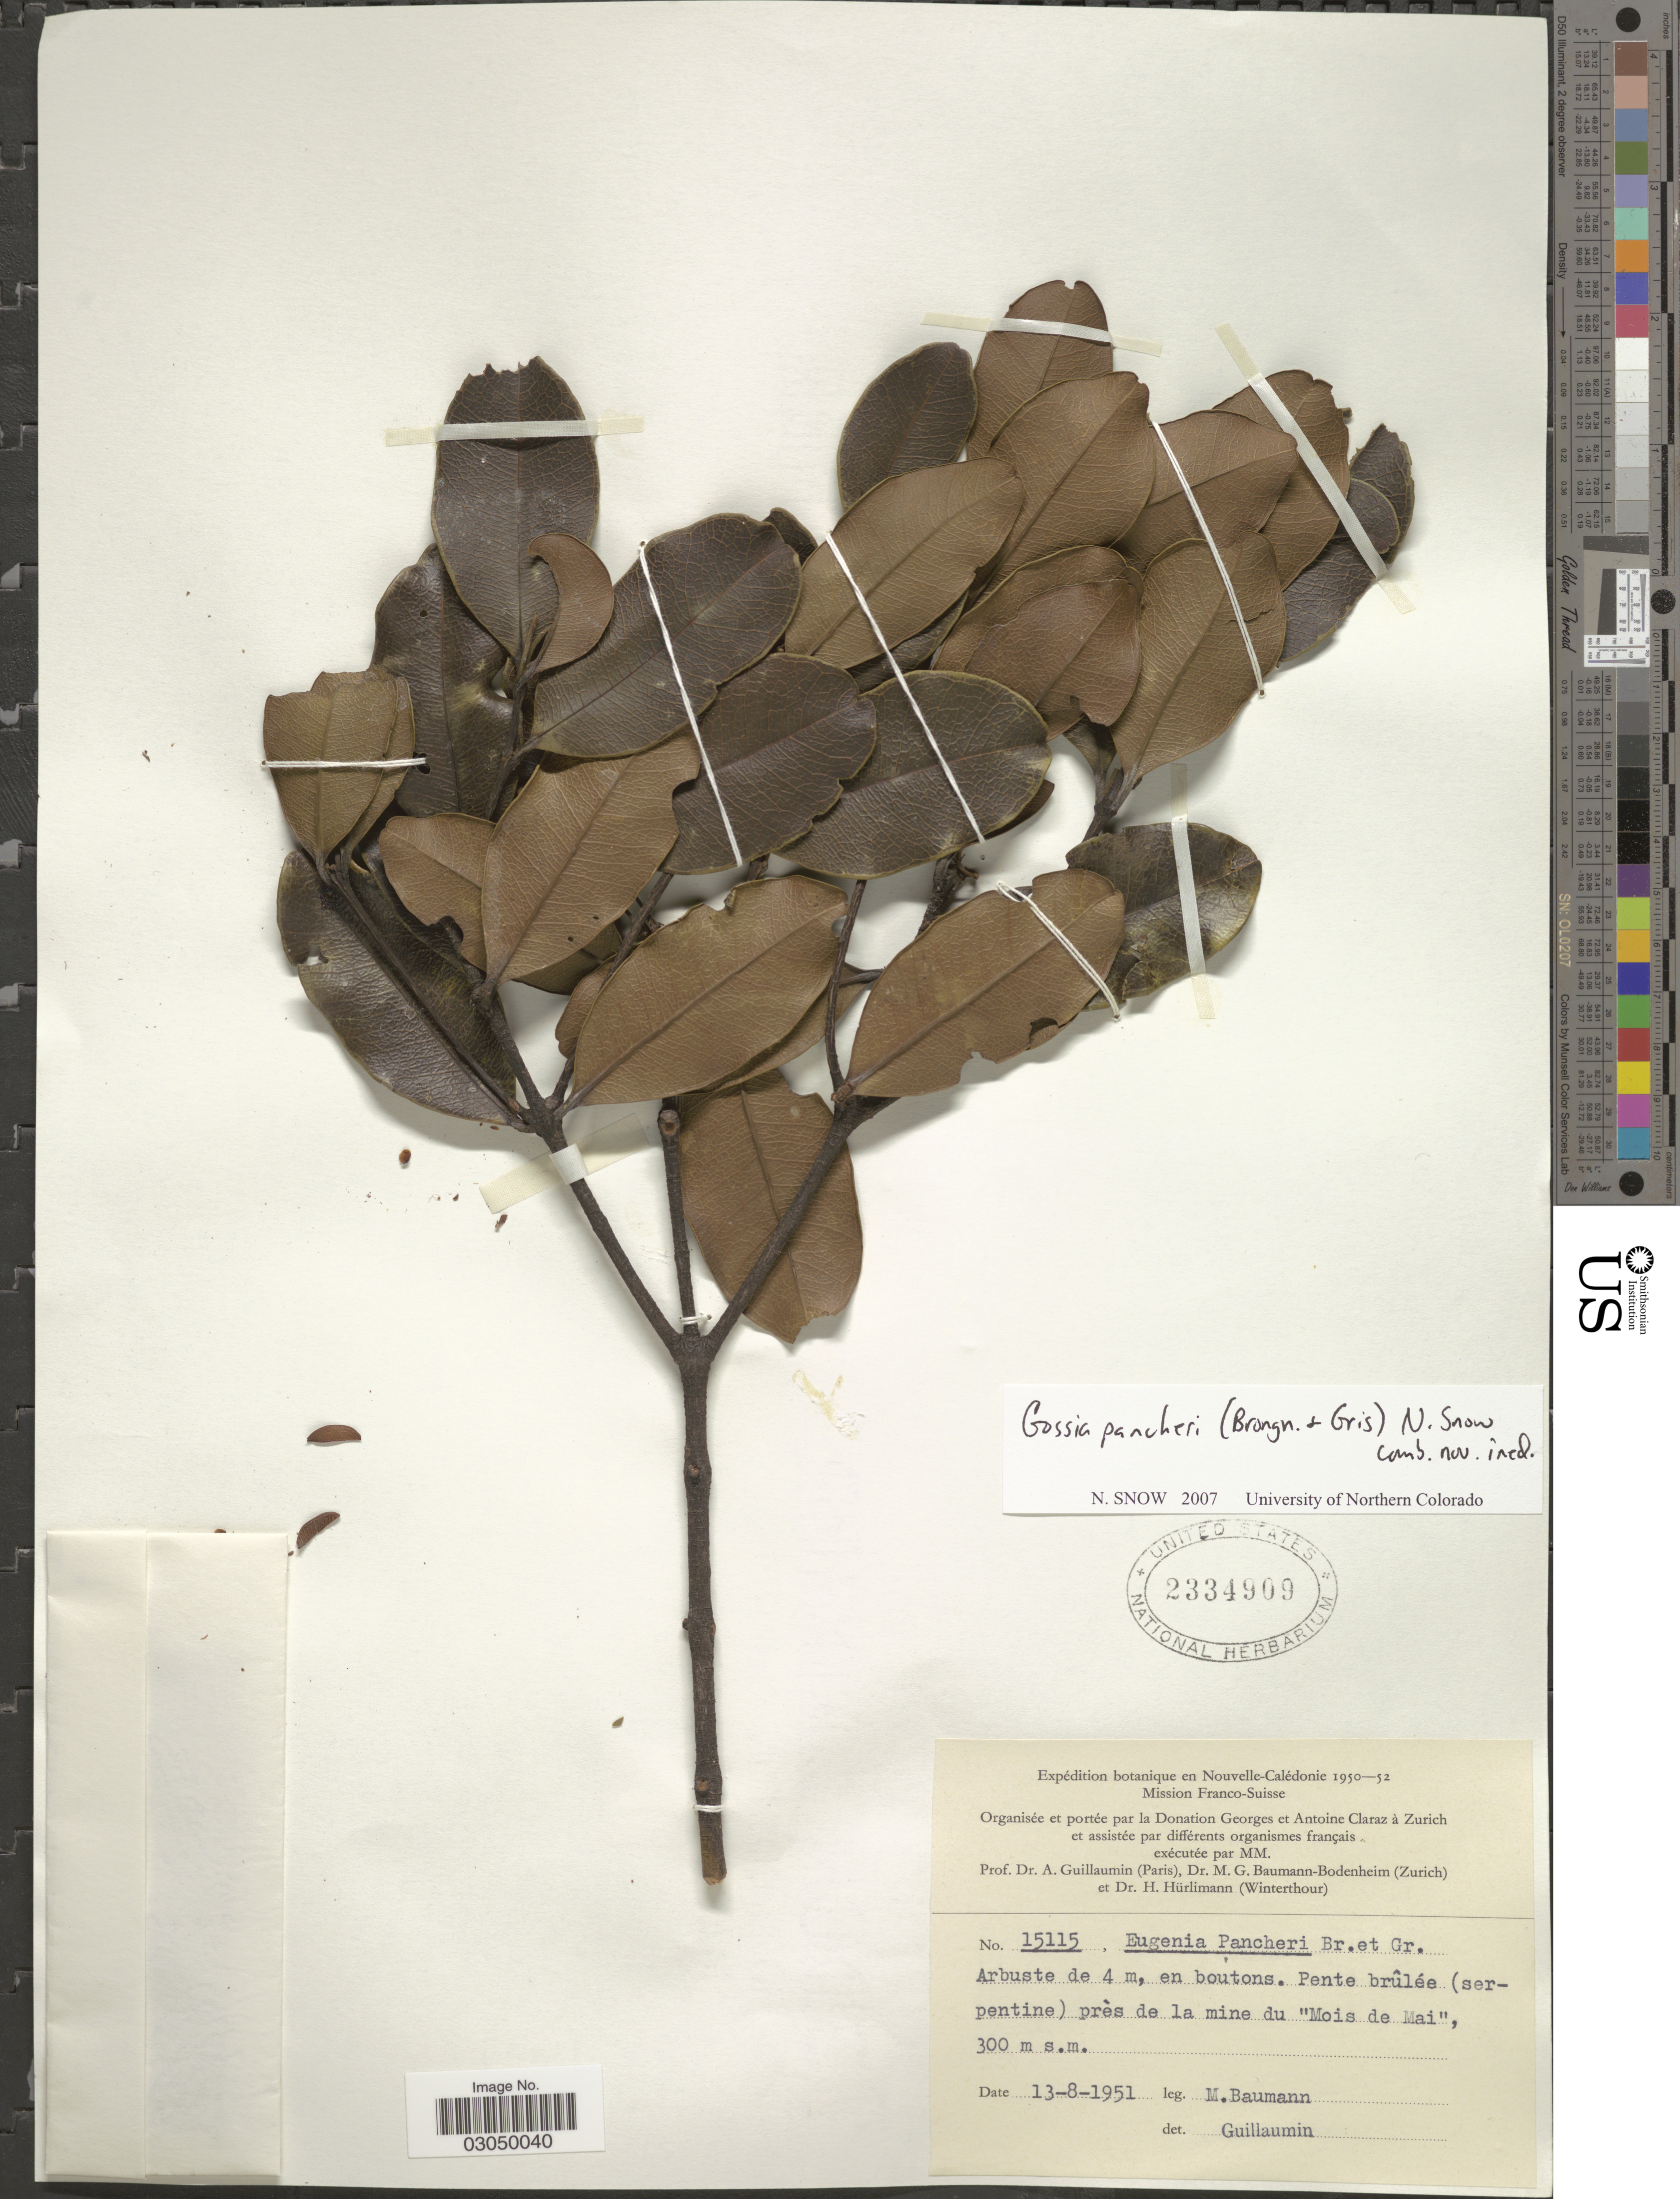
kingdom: Plantae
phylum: Tracheophyta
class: Magnoliopsida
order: Myrtales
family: Myrtaceae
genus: Gossia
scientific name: Gossia pancheri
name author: (Brongn. & Gris) N. Snow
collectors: M. Baumann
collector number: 15115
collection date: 1951-08-13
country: New Caledonia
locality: En Nouvelle-Calédonie. Pente brûlée (serpentine) près de la mine du "Mois de Mai".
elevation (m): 300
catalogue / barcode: US 2334909